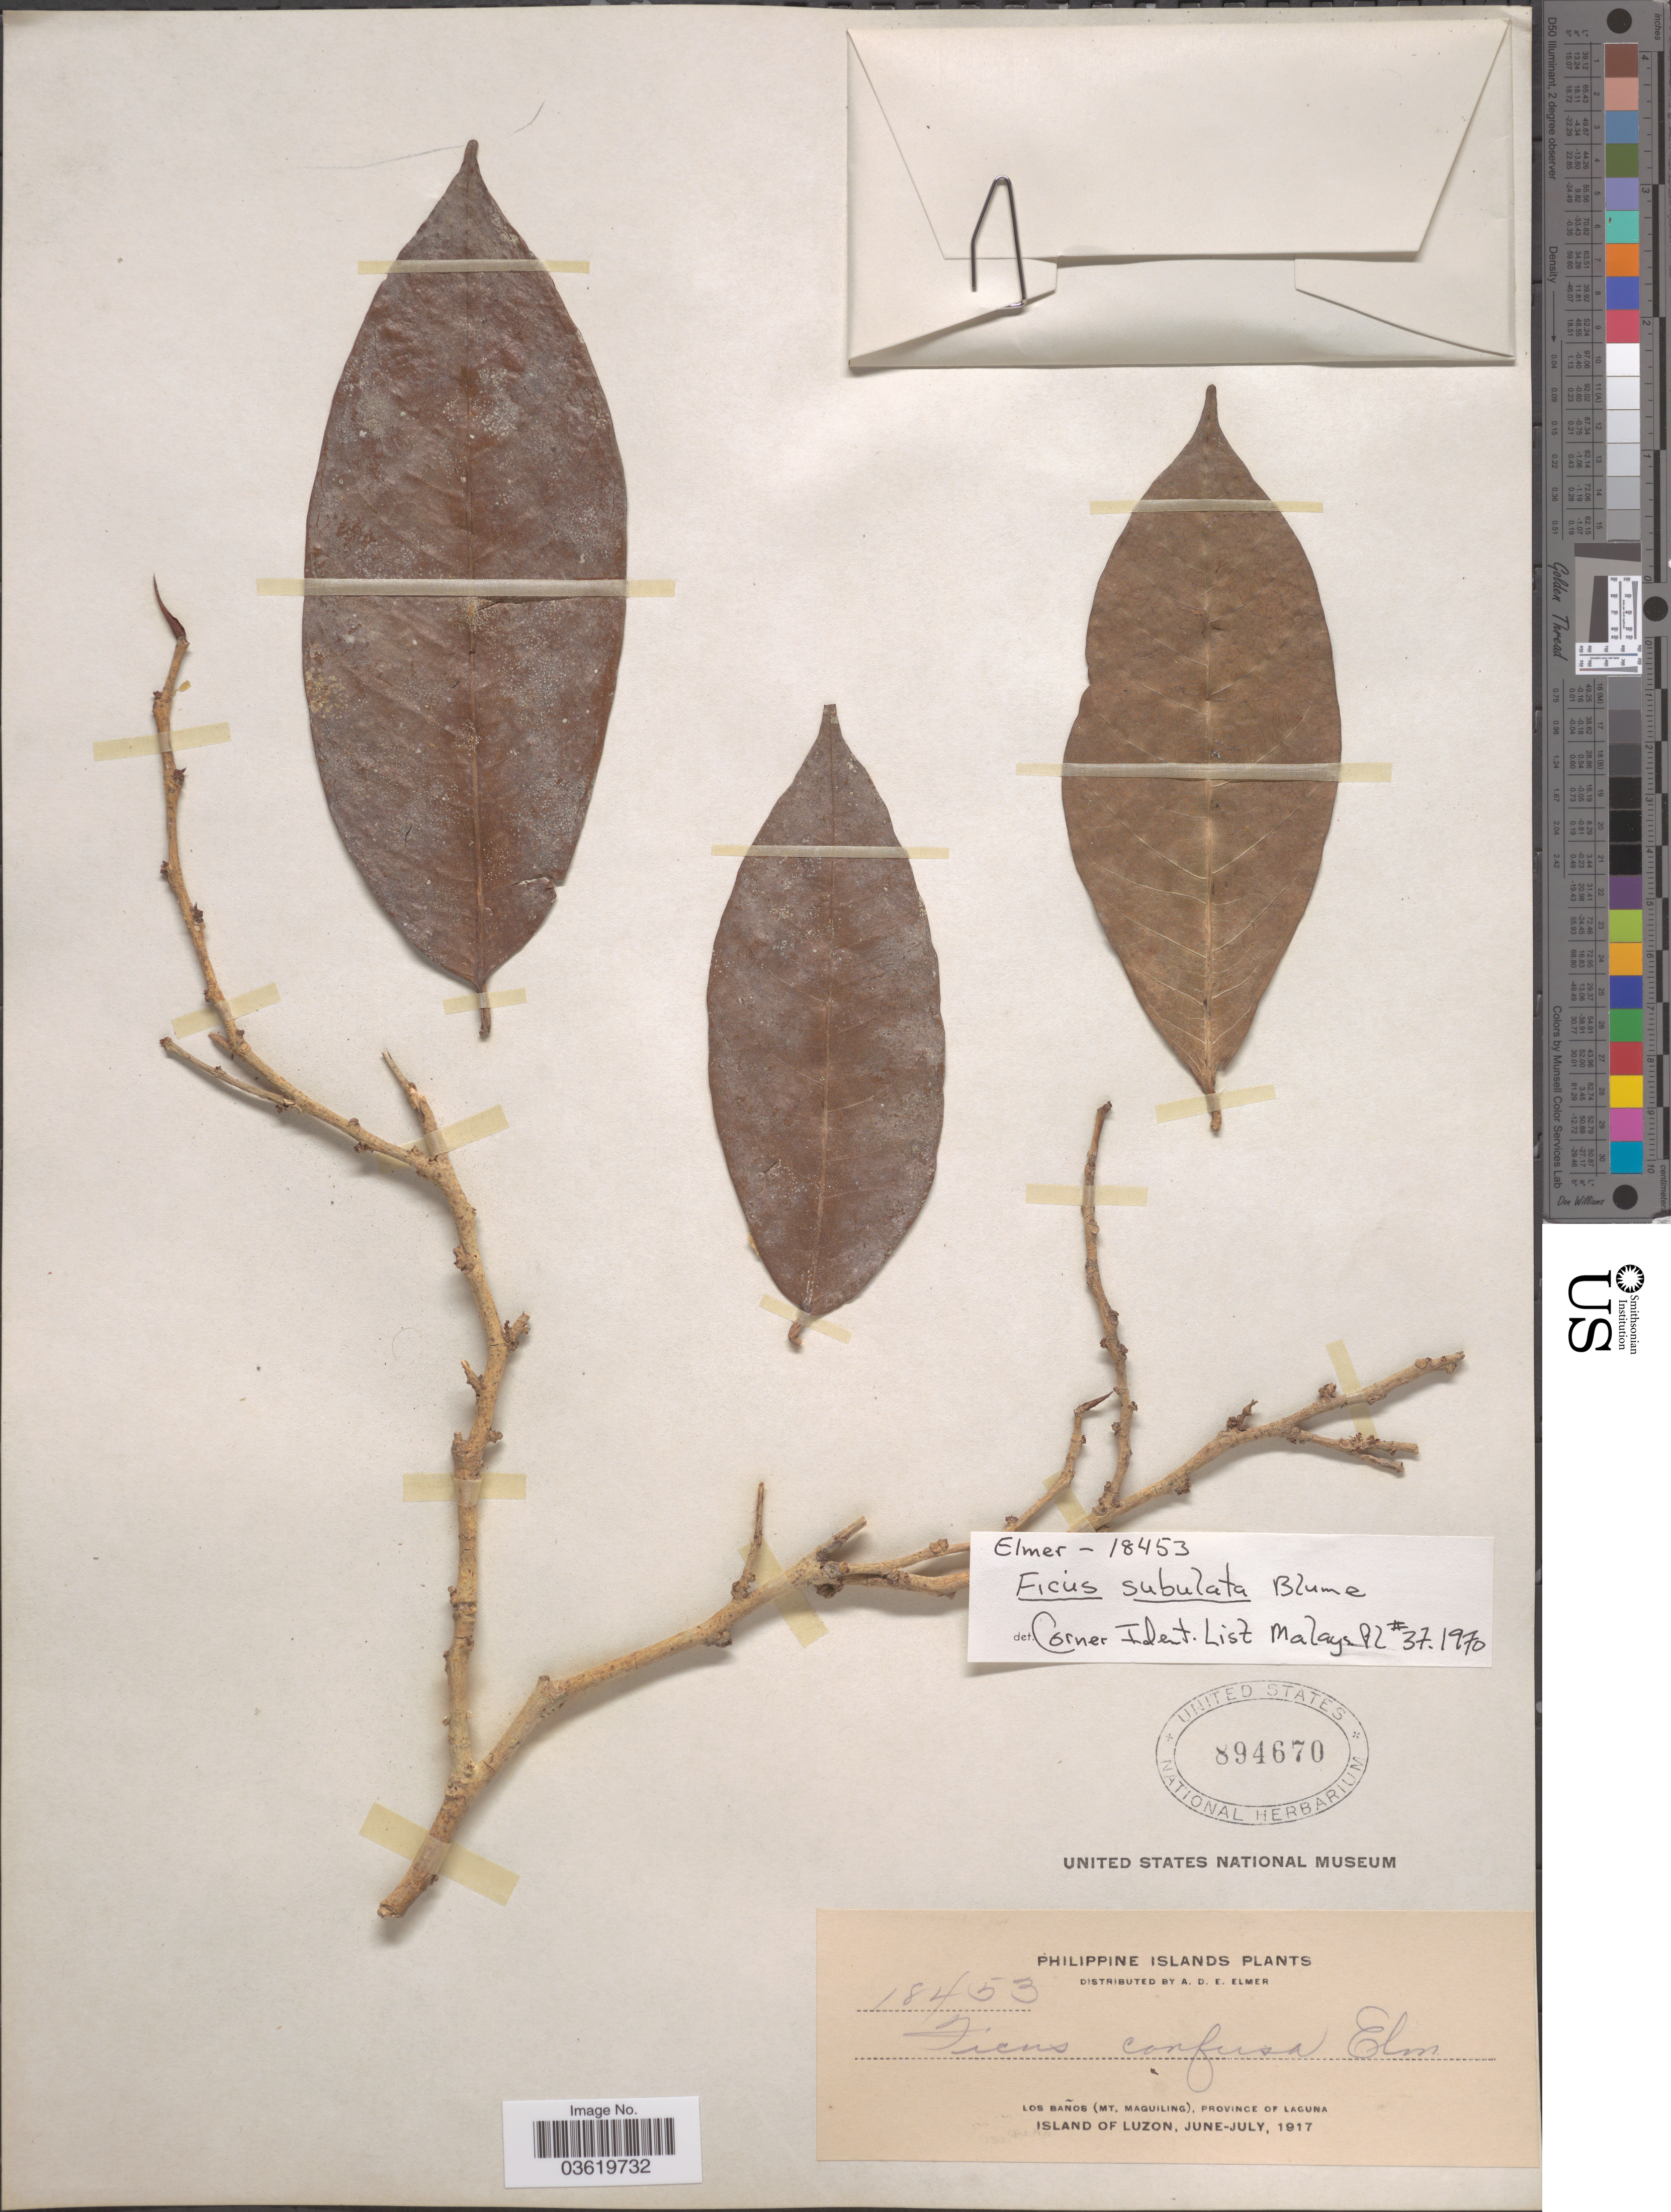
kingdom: Plantae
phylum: Tracheophyta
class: Magnoliopsida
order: Rosales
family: Moraceae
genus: Ficus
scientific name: Ficus subulata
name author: Blume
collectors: A. D. E. Elmer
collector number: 18453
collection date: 1917-06/1917-07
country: Philippines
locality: Philippine Islands. Los Baños (Mt. Maquiling), Province of Laguna. Island of Luzon.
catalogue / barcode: US 894670